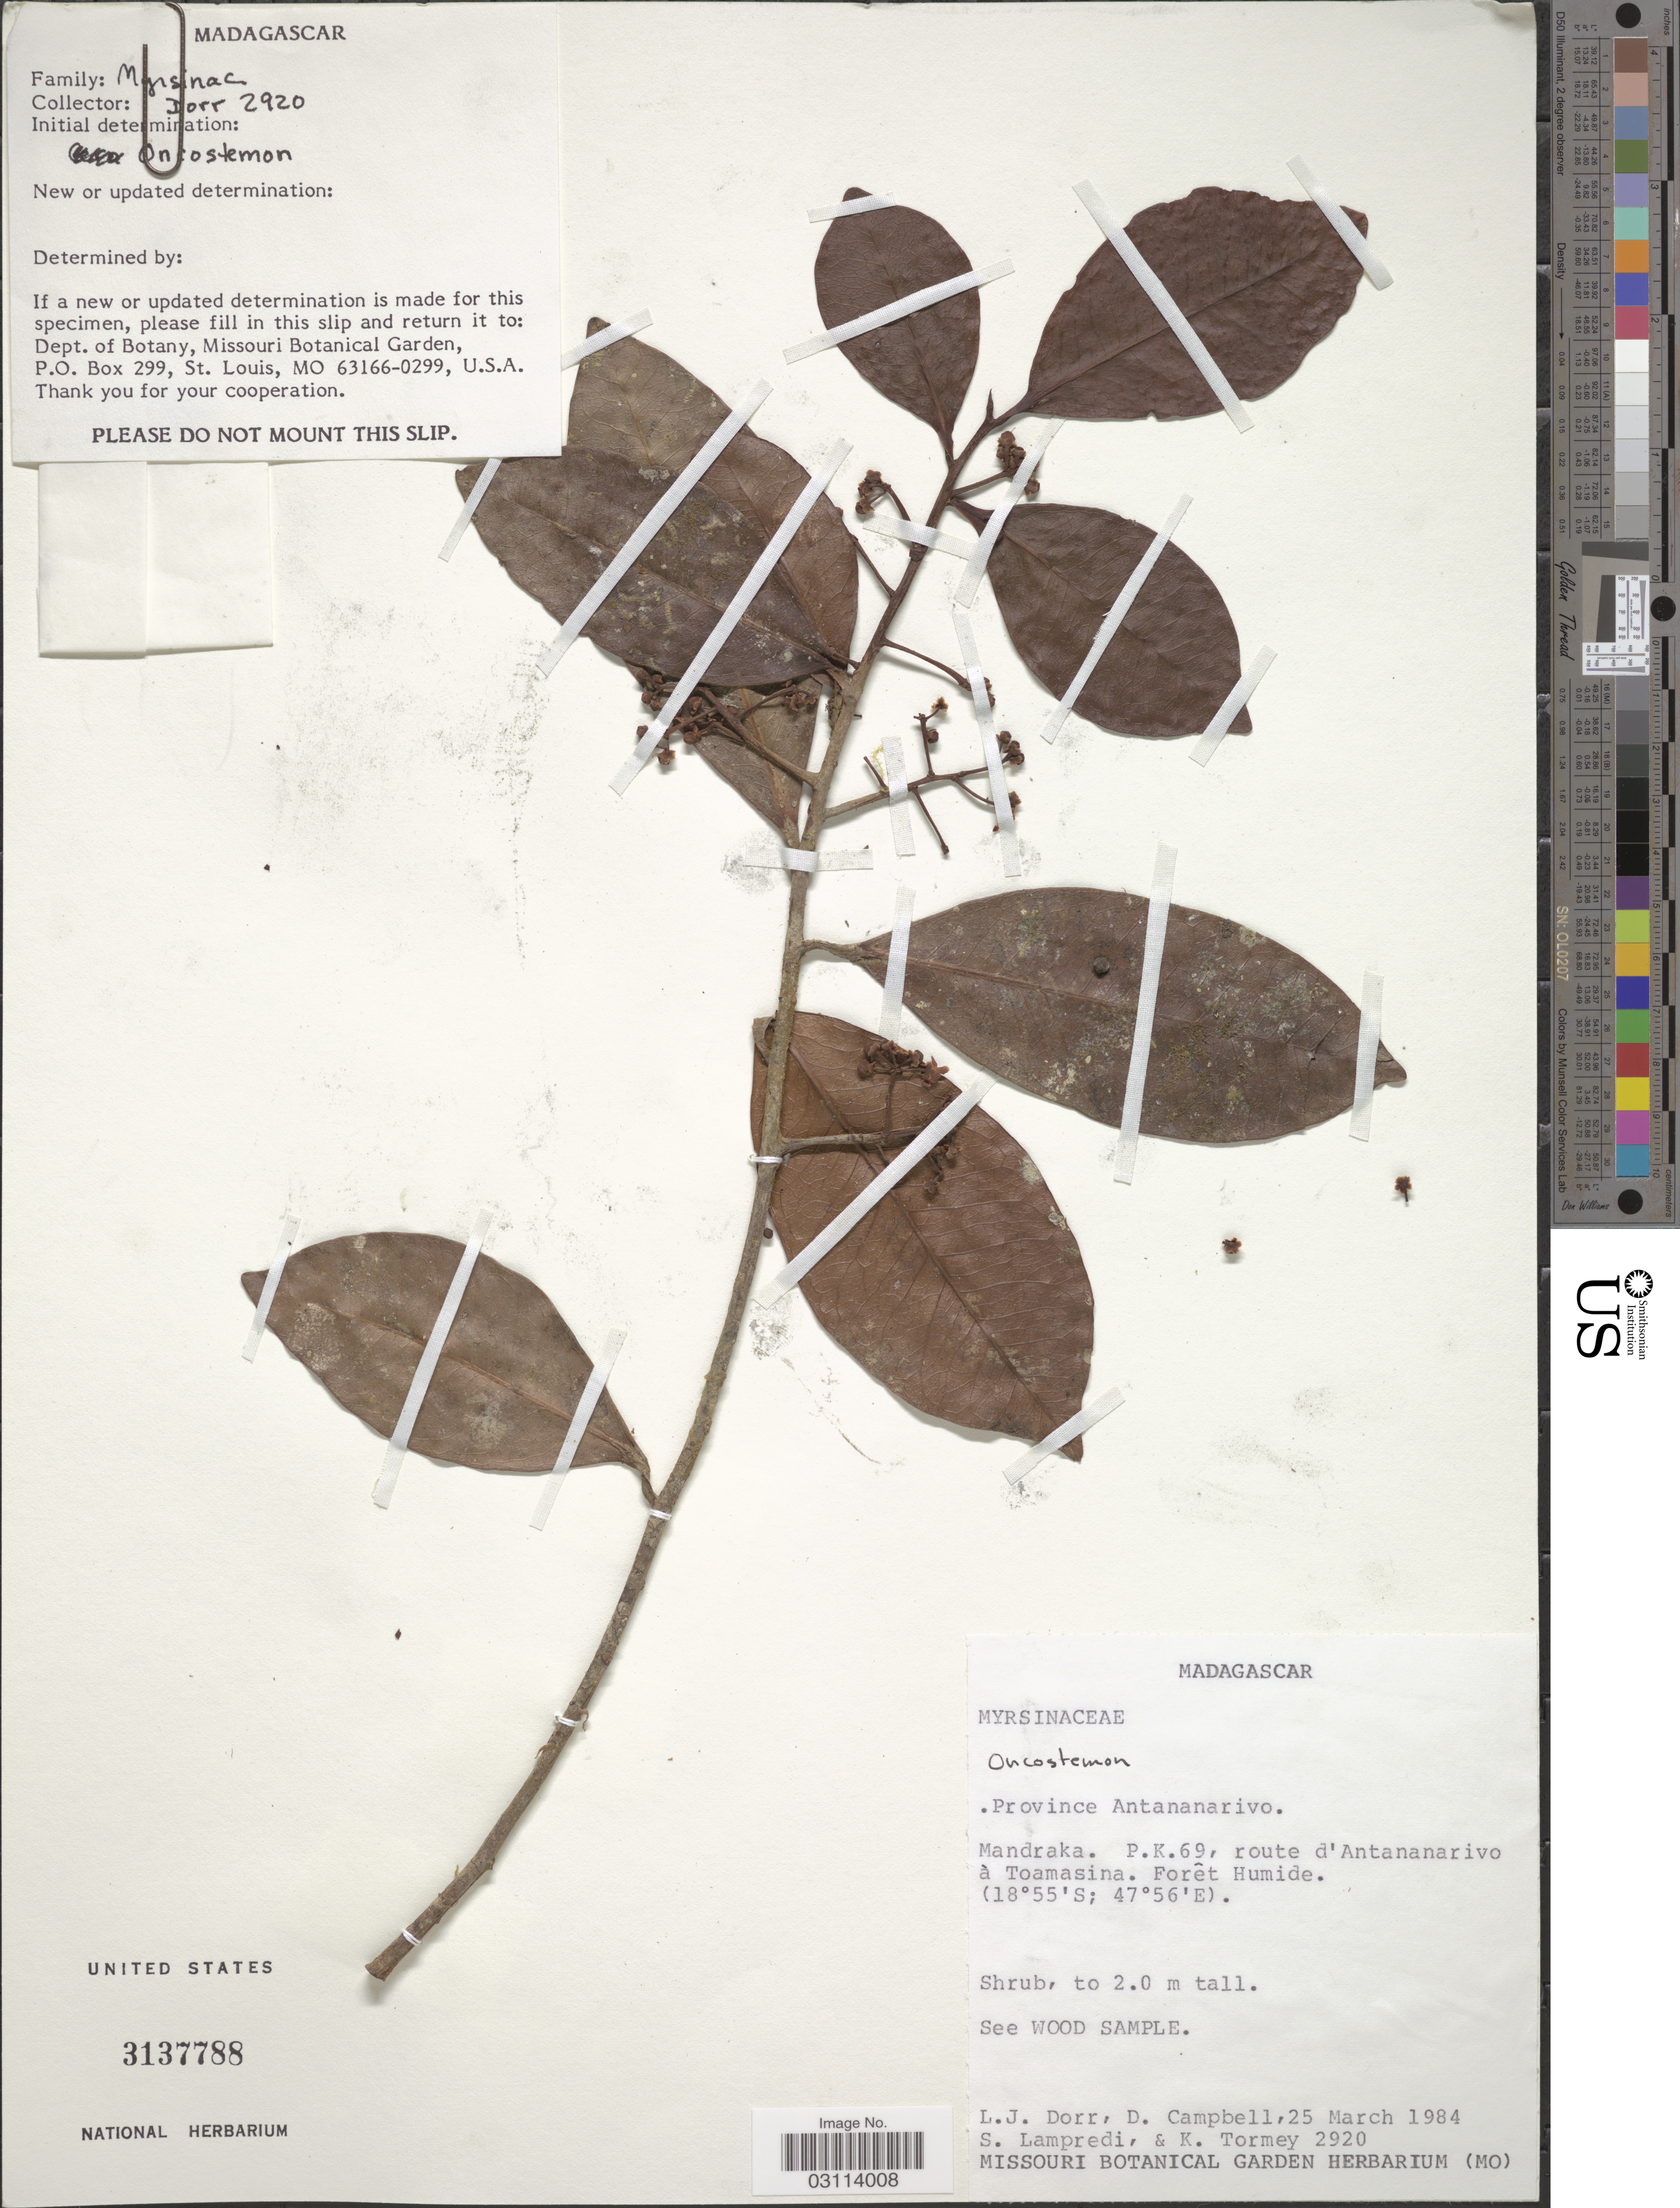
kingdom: Plantae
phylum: Tracheophyta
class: Magnoliopsida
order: Ericales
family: Primulaceae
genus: Oncostemon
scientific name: Oncostemon sp.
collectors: L. J. Dorr, D. Campbell, S. Lampredi & K. Tormey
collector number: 2920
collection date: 1984-03-25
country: Madagascar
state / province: Analamanga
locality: Mandraka. P.K. 69, route d'Antananarivo à Toamasina.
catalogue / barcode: US 3137788